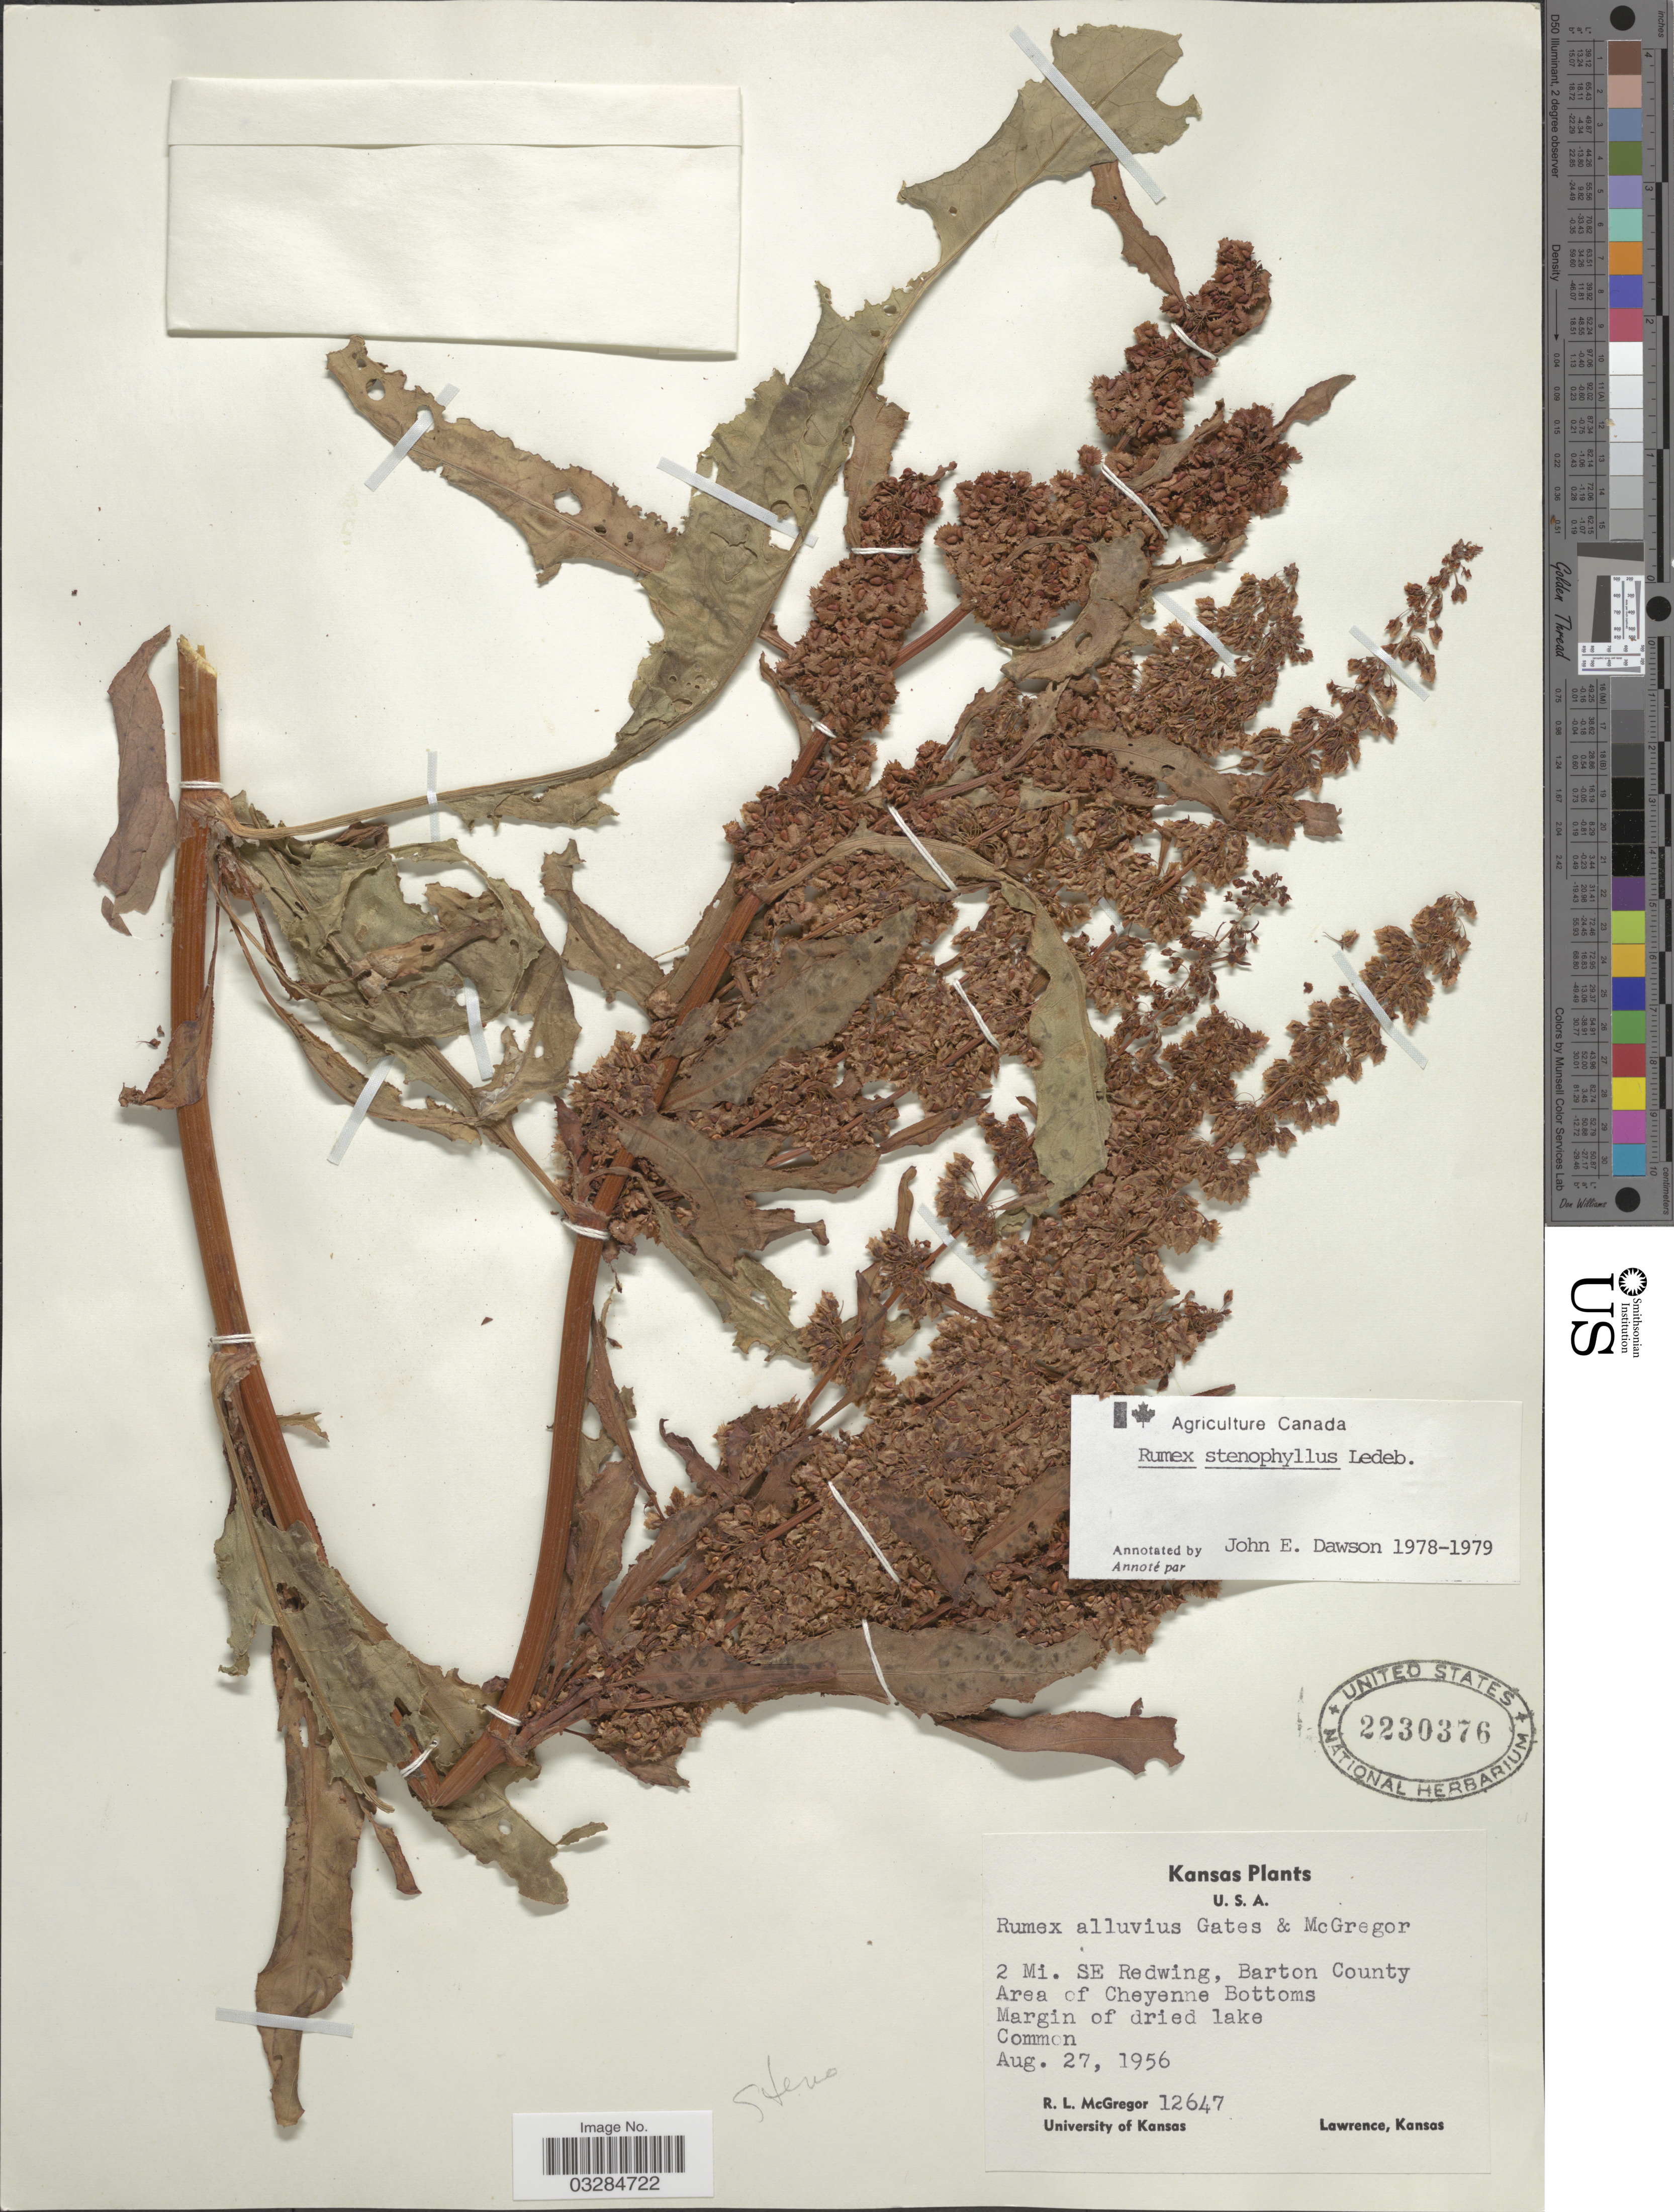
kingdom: Plantae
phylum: Tracheophyta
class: Magnoliopsida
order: Caryophyllales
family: Polygonaceae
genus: Rumex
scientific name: Rumex stenophyllus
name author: Ledeb.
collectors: R. McGregor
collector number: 12647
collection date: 1956-08-27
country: United States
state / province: Kansas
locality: U.S.A. 2 Mi. SE Redwing, Barton County Area of Cheyenne Bottoms.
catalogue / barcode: US 2230376